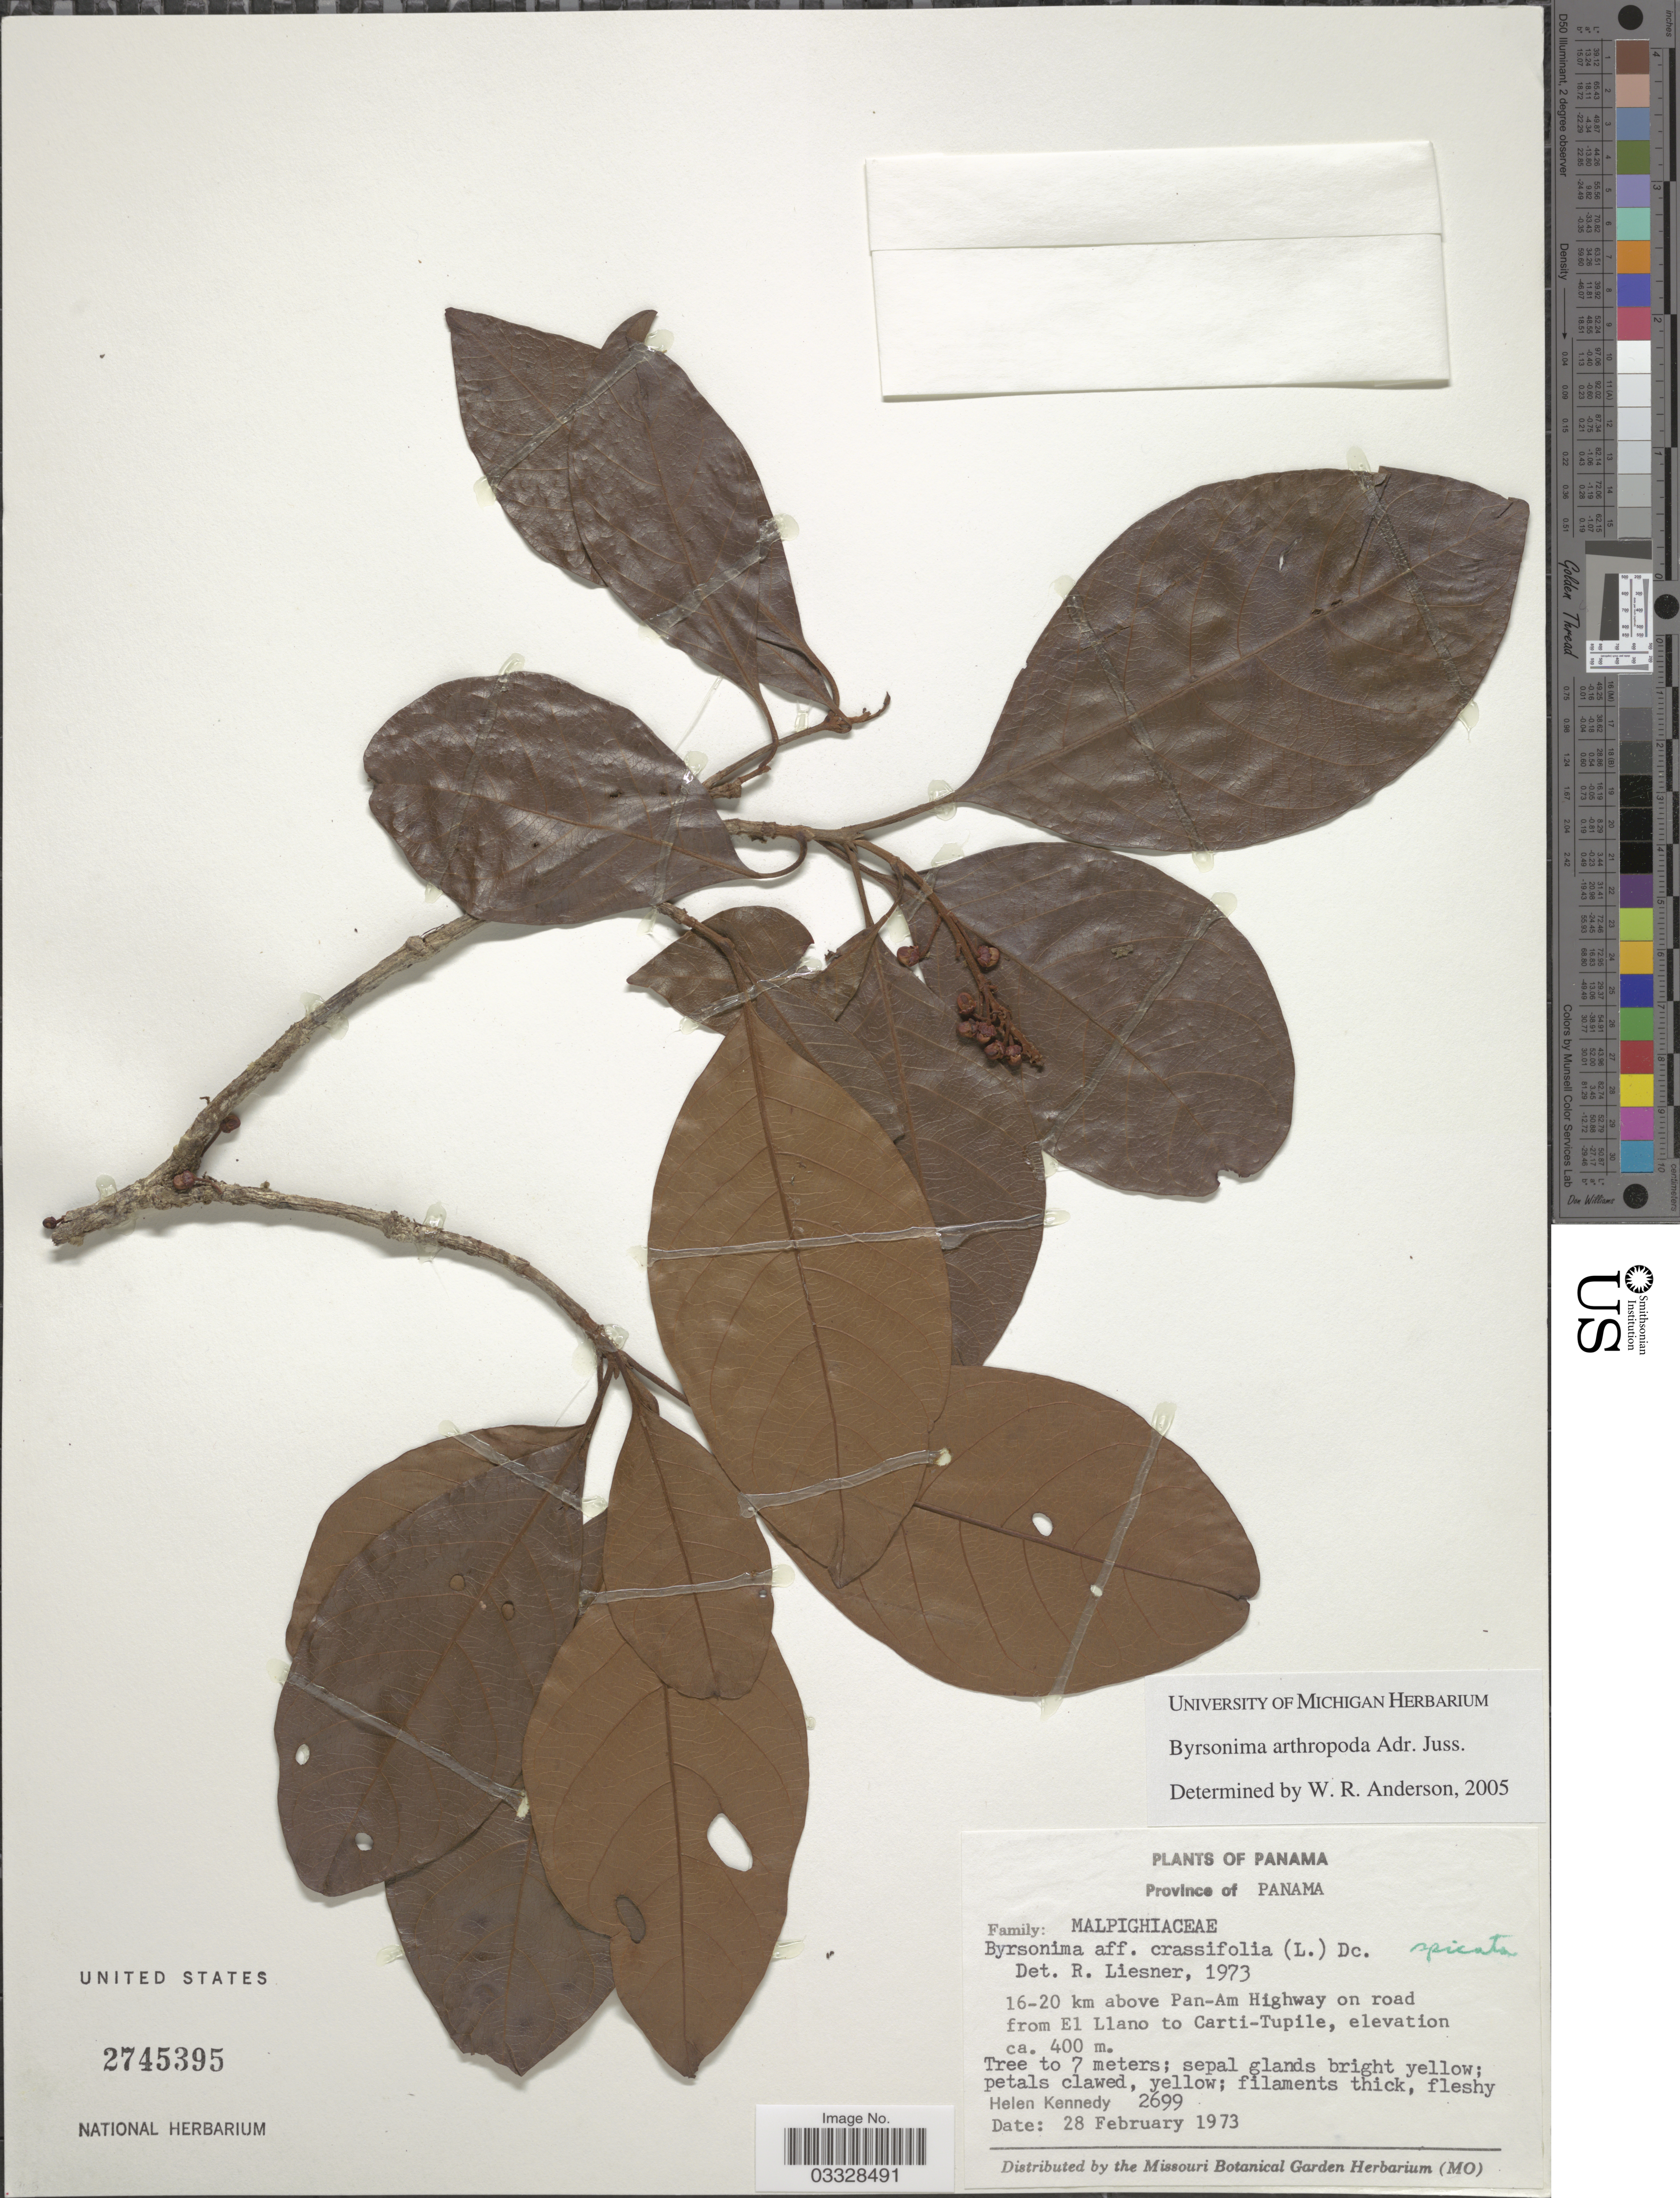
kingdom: Plantae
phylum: Tracheophyta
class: Magnoliopsida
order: Malpighiales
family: Malpighiaceae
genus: Byrsonima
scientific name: Byrsonima arthropoda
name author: A. Juss.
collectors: H. Kennedy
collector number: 2699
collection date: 1973-02-28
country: Panama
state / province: Panamá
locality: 16-20 km above Pan-Am Highway on road from El Llano to Carti-Tupile.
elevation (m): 400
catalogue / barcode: US 2745395